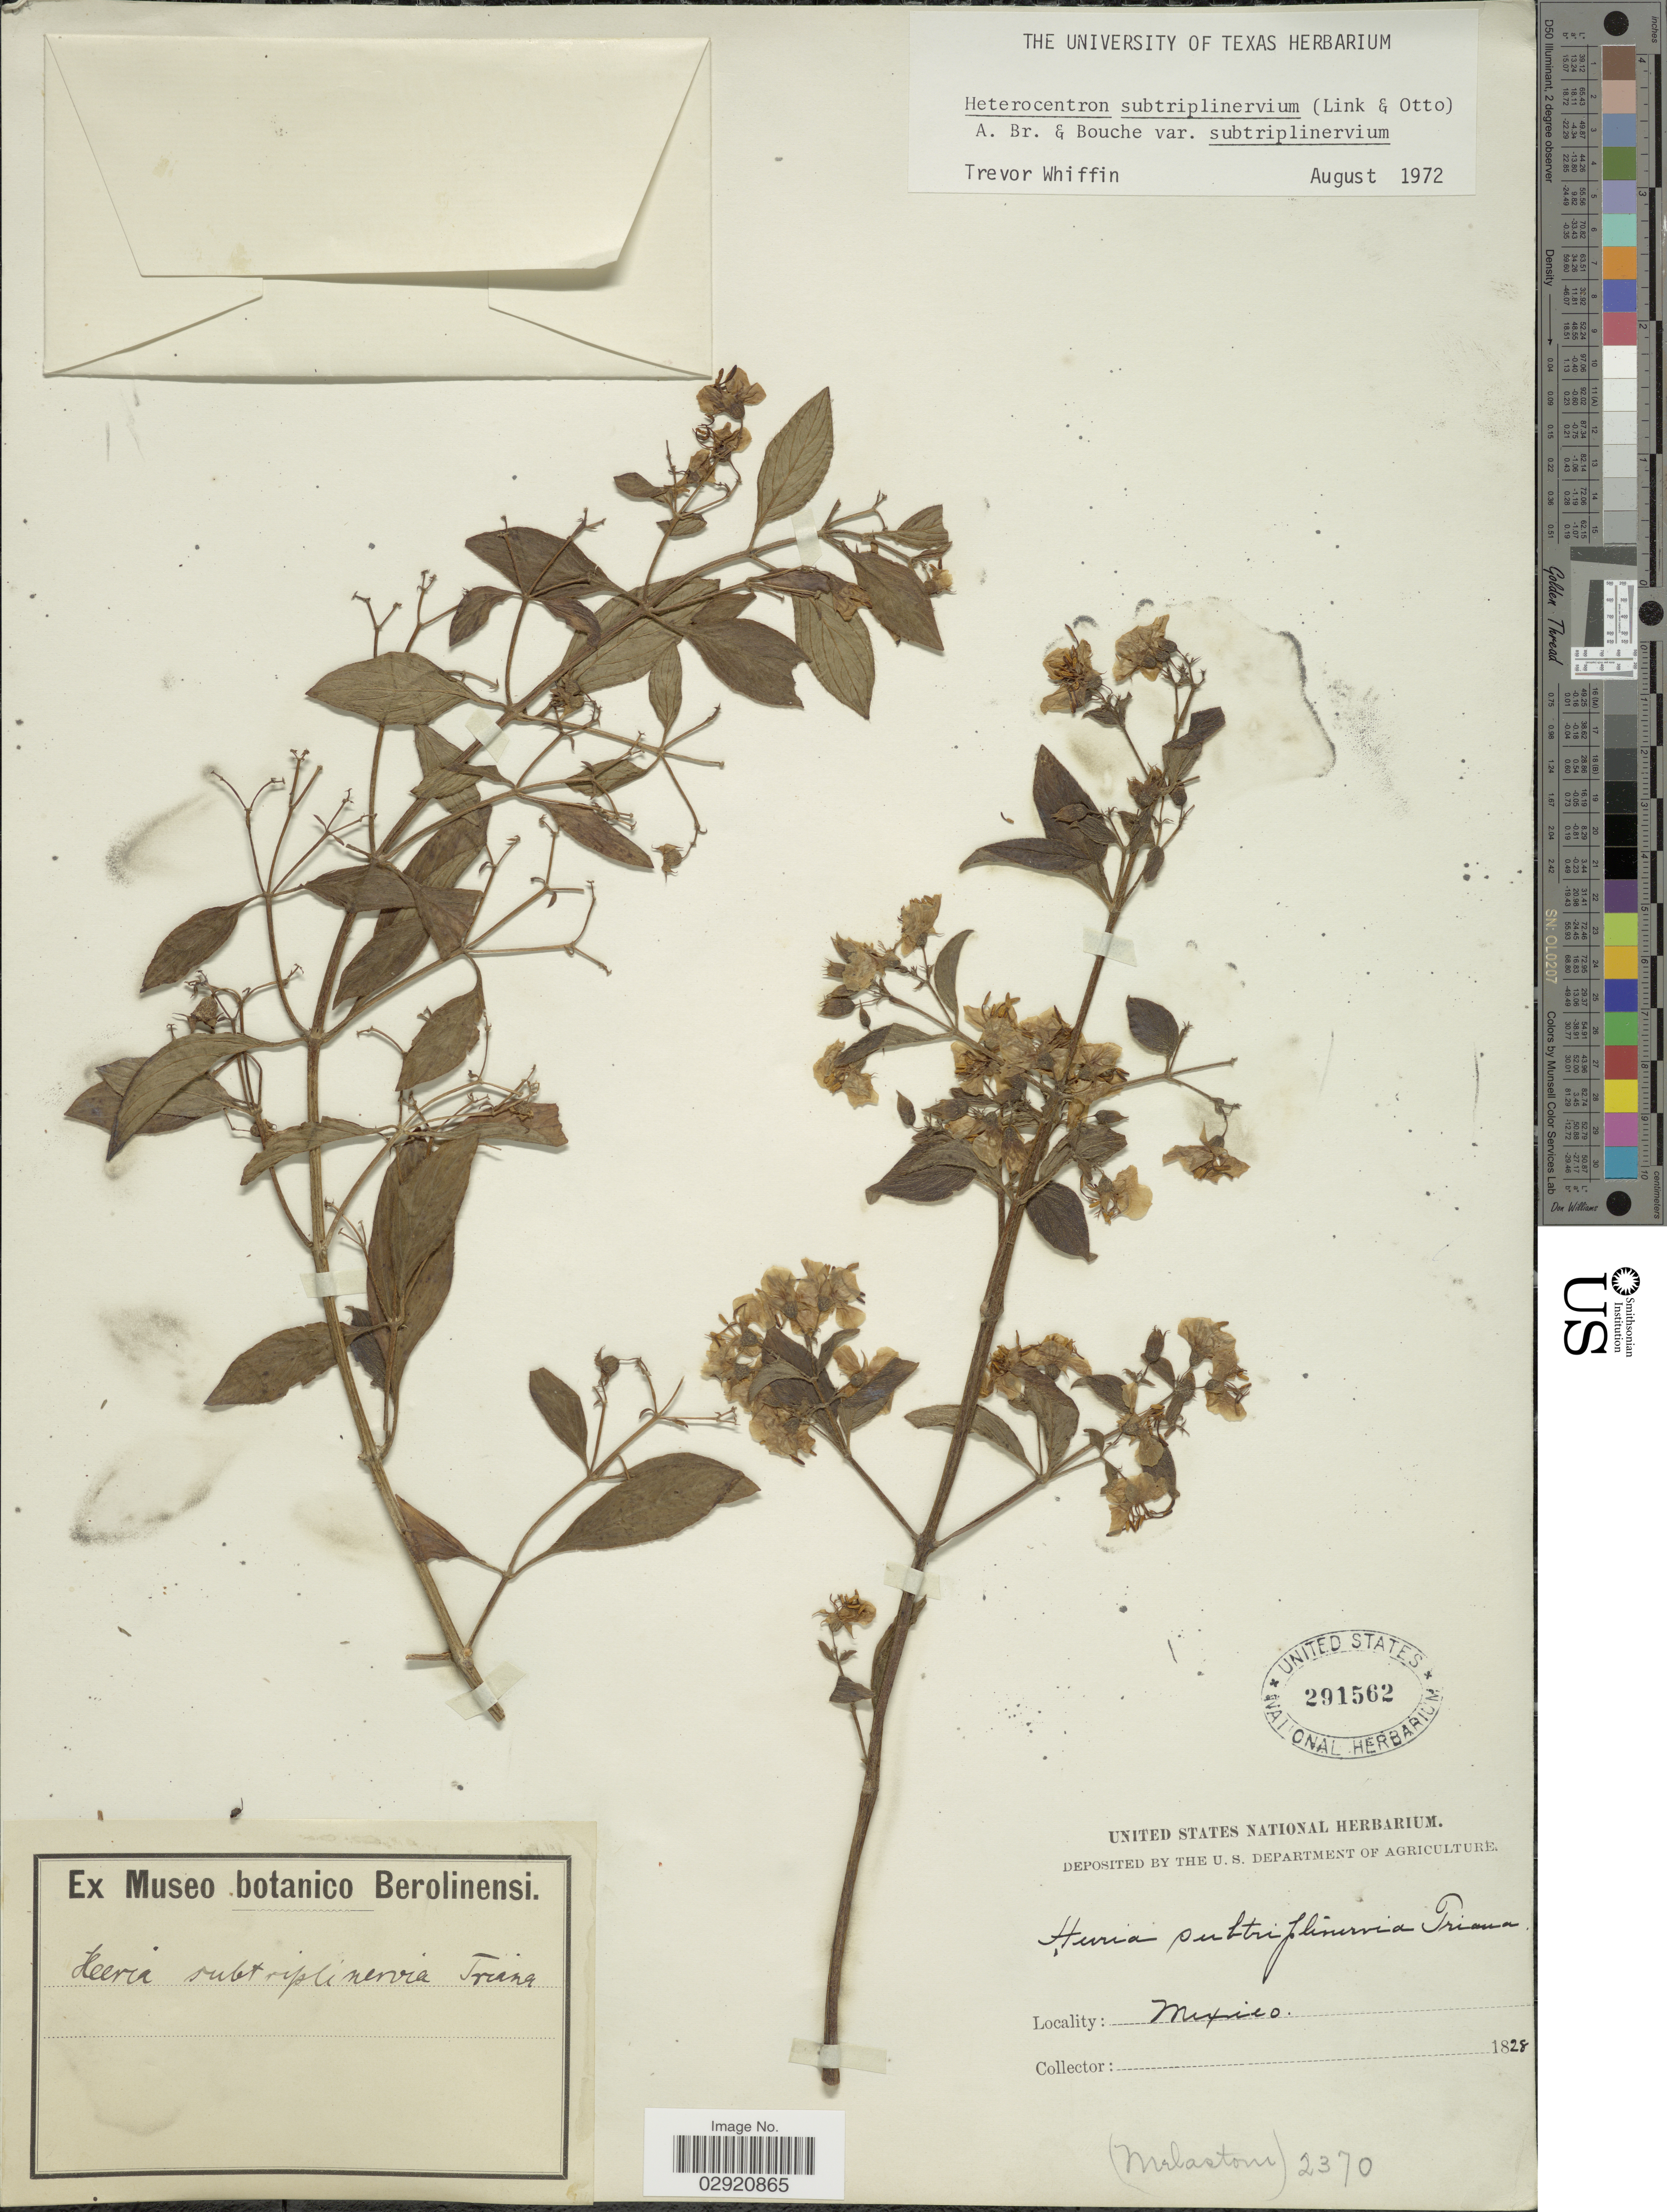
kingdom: Plantae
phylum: Tracheophyta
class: Magnoliopsida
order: Myrtales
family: Melastomataceae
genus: Heterocentron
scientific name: Heterocentron subtriplinervium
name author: (Link & Otto) A. Braun & C.D. Bouché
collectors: ex herb. United States National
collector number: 2370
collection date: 1828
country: Mexico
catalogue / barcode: US 291562